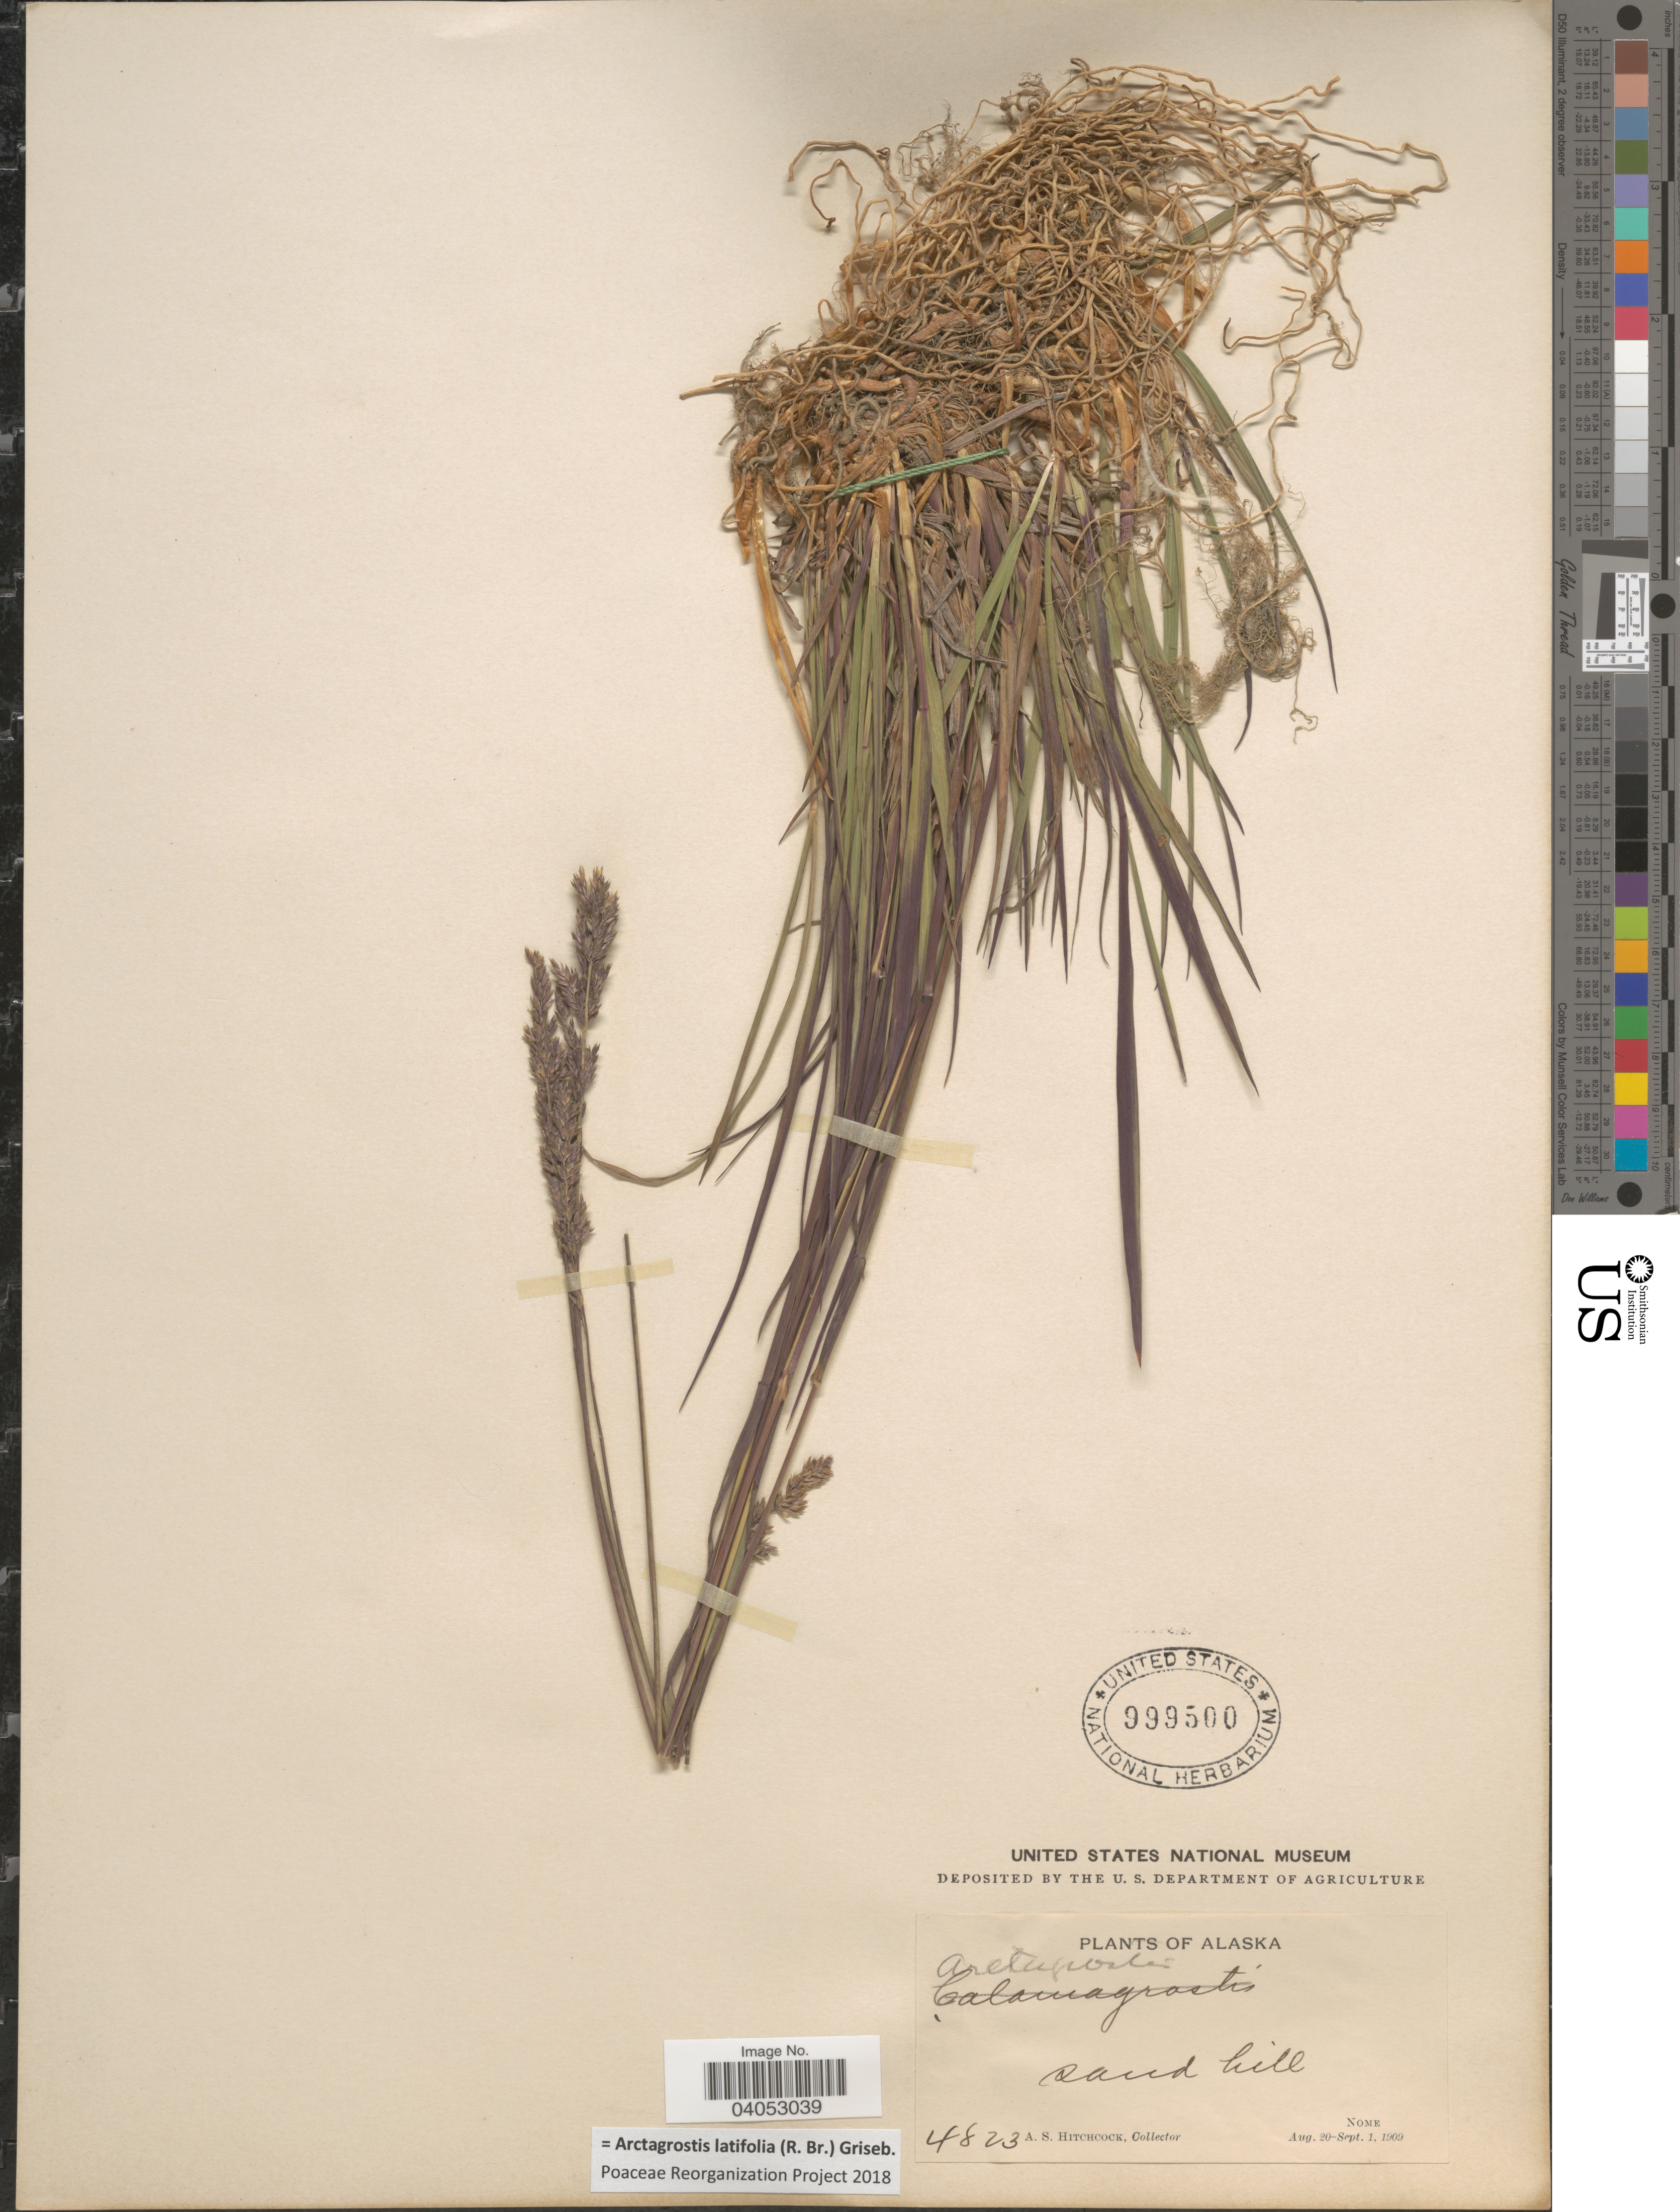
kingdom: Plantae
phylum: Tracheophyta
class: Liliopsida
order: Poales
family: Poaceae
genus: Arctagrostis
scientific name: Arctagrostis latifolia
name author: (R. Br.) Griseb.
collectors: A. S. Hitchcock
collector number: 4823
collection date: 1909-08-20/1909-09-01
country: United States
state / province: Alaska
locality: Nome.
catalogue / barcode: US 999500